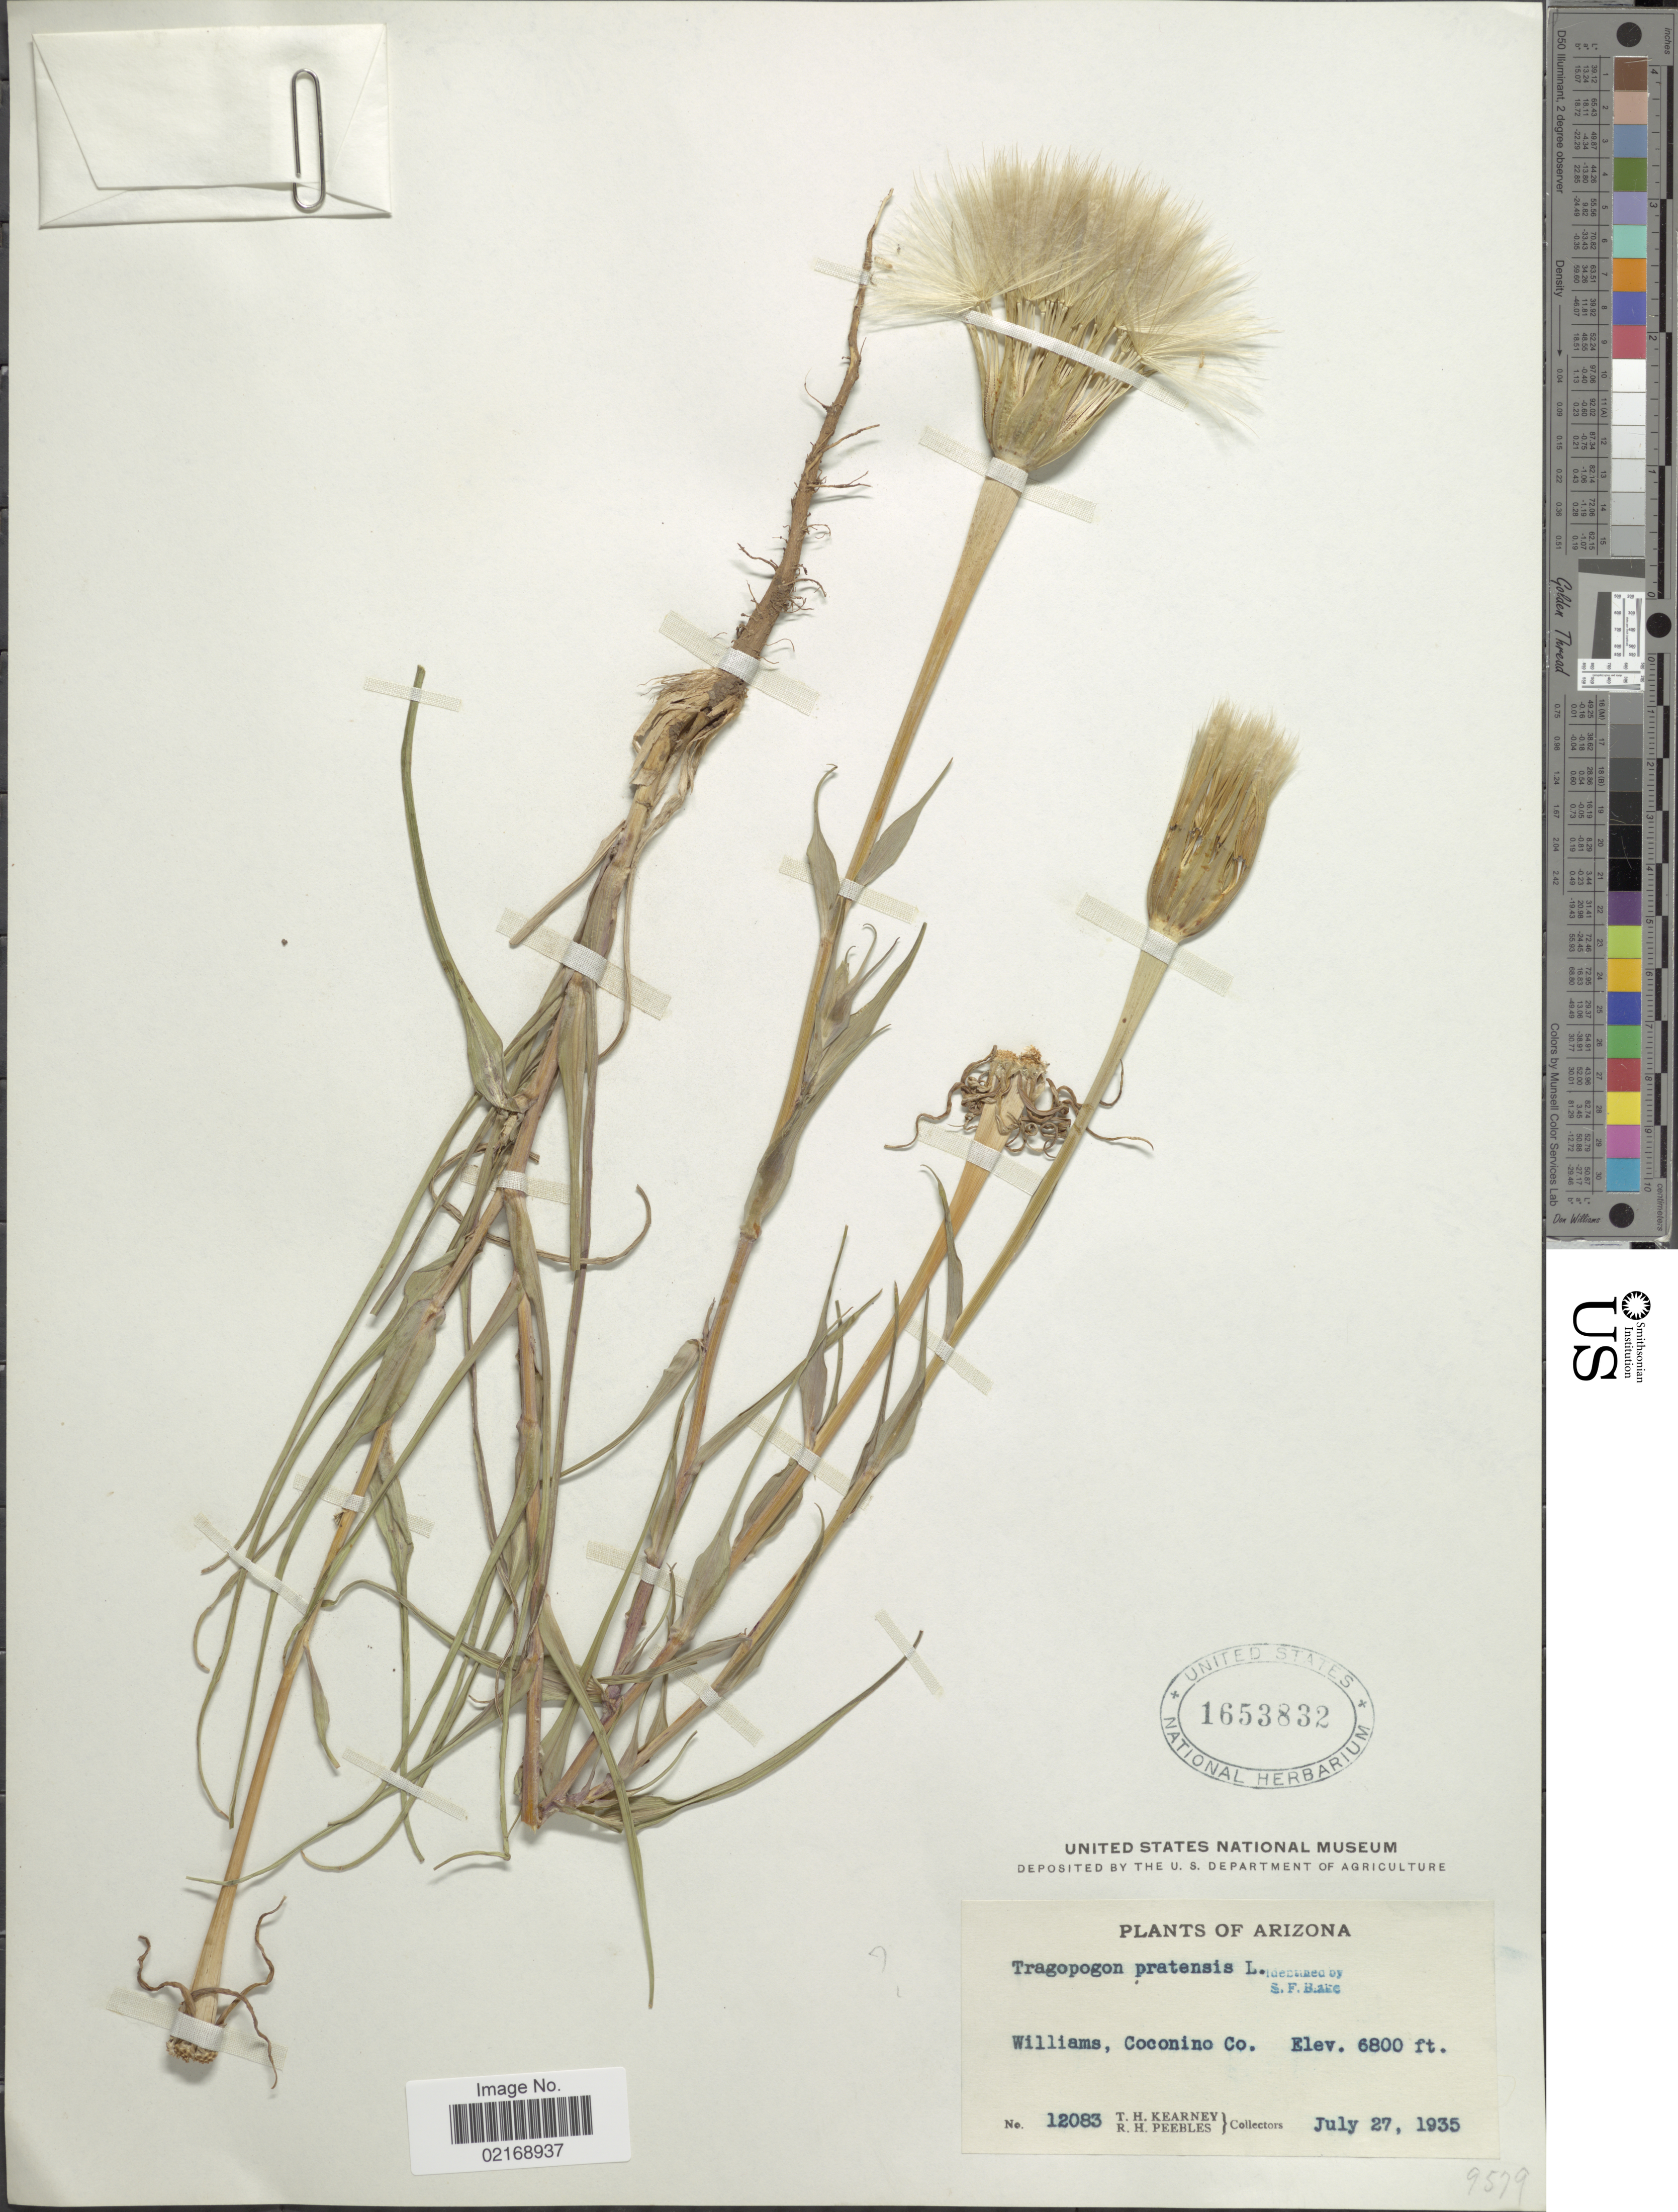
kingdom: Plantae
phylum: Tracheophyta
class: Magnoliopsida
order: Asterales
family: Asteraceae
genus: Tragopogon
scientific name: Tragopogon pratensis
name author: L.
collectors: T. H. Kearney & R. H. Peebles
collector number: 12083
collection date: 1935-07-27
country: United States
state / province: Arizona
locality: Williams, Coconino Co.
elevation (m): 2073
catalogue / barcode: US 1653832